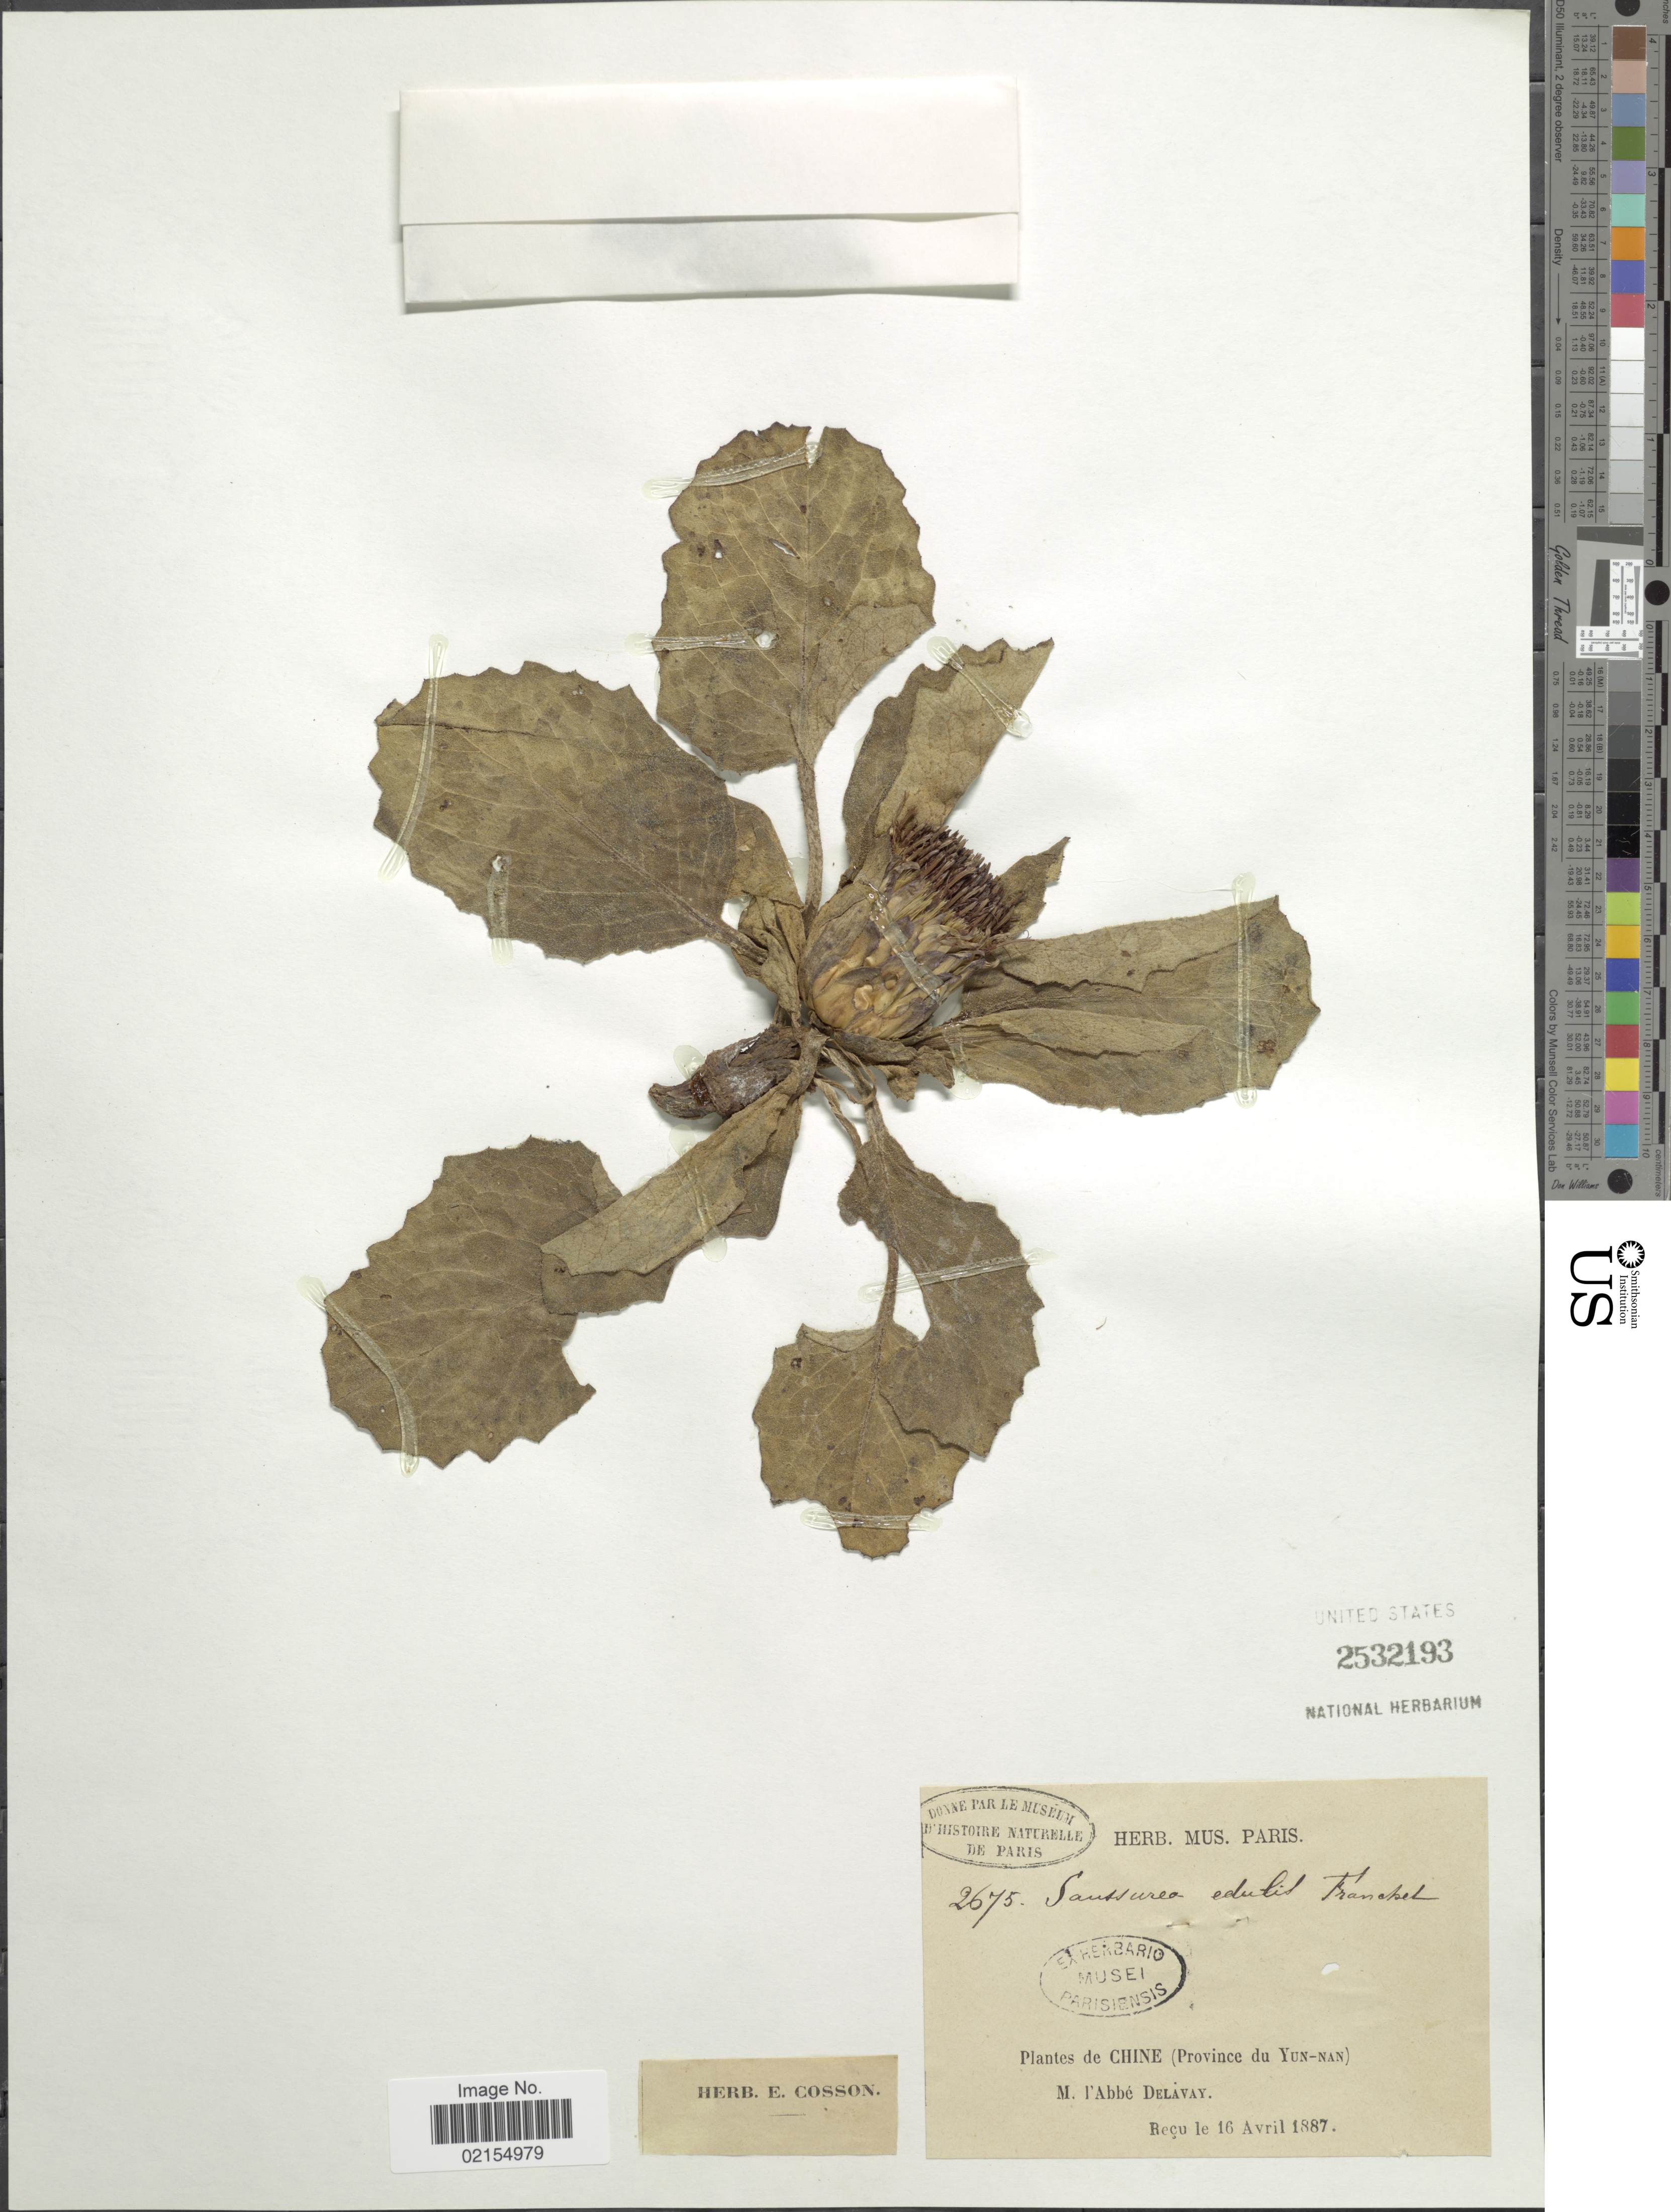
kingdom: Plantae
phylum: Tracheophyta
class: Magnoliopsida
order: Asterales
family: Asteraceae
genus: Dolomiaea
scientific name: Dolomiaea berardioidea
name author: (Franch.) C. Shih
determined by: Chen, Yousheng S.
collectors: P. Delavay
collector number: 2675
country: China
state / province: Yunnan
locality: De Chine (Province du Yun-nan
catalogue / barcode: US 2532193